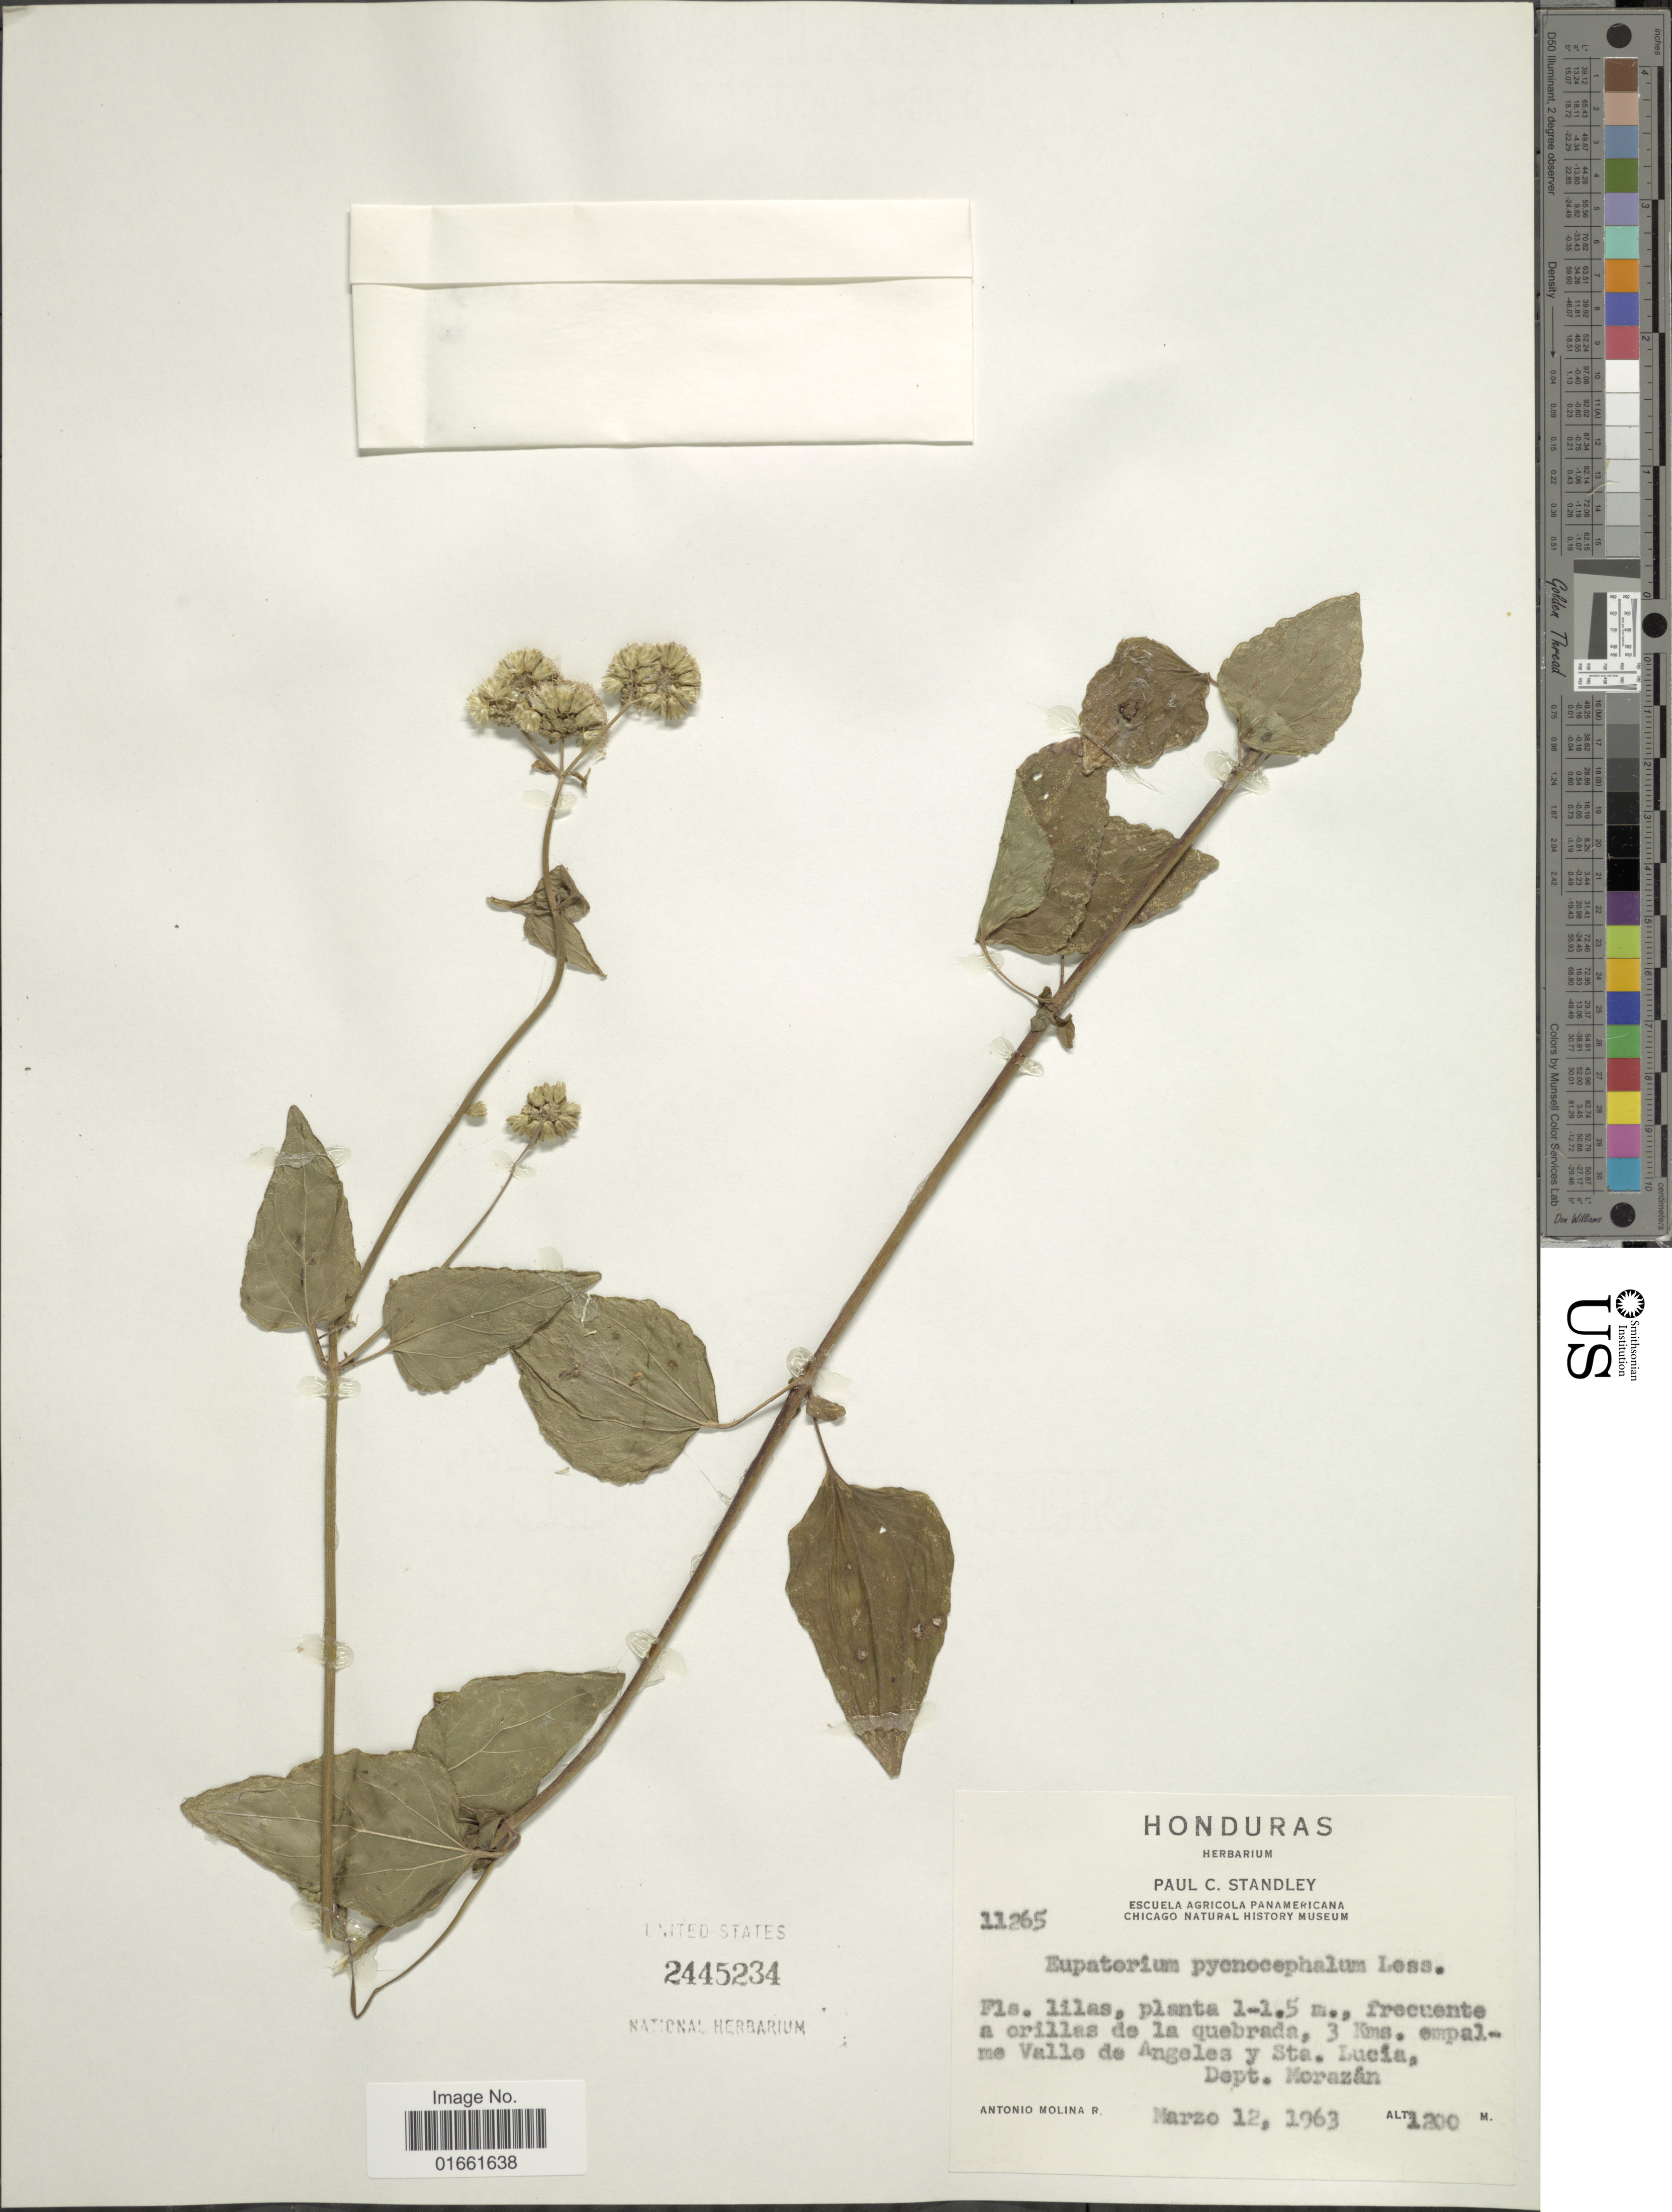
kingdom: Plantae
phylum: Tracheophyta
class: Magnoliopsida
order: Asterales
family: Asteraceae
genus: Fleischmannia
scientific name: Fleischmannia pratensis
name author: (Klatt) R.M. King & H. Rob.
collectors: A. Molina R.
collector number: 11265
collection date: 1963-03-12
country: Honduras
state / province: Fco. Morazán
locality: Frecuente, a orillas de la Quebrada, 3 kms. empalme Valle de Angeles y Sta. Lucia, Dept. Morazan.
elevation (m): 1200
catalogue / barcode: US 2445234